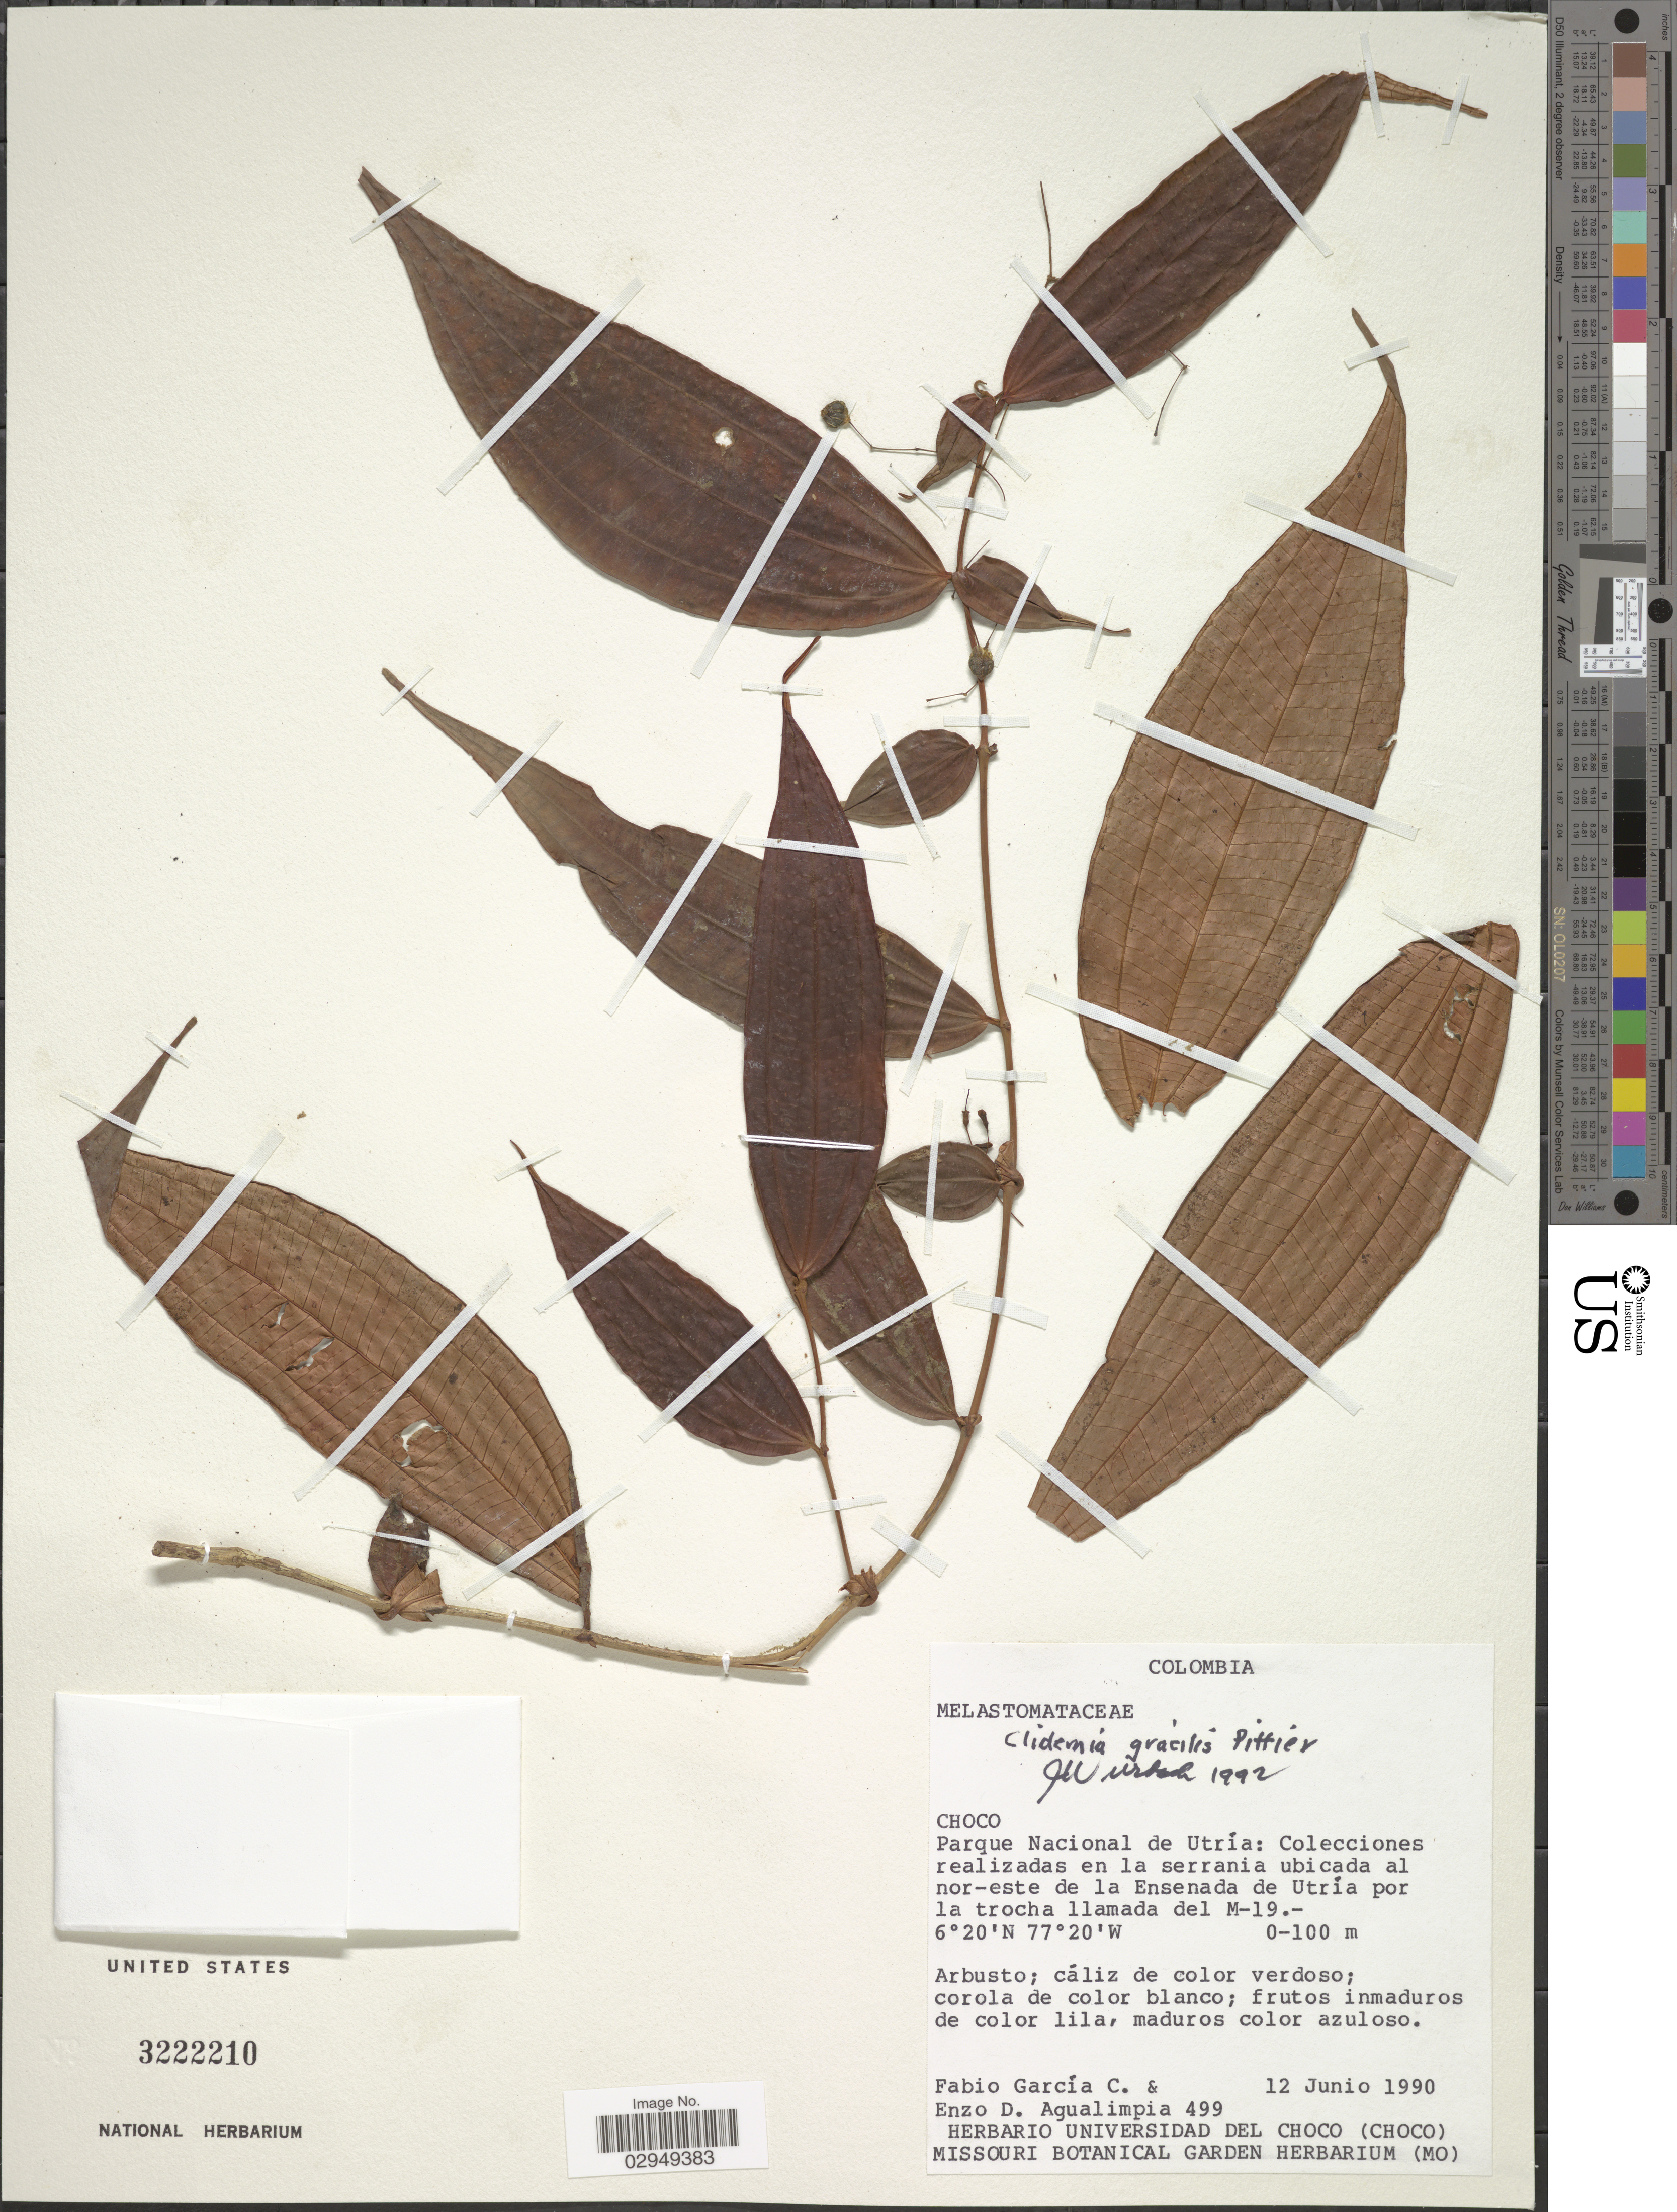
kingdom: Plantae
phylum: Tracheophyta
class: Magnoliopsida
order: Myrtales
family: Melastomataceae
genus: Clidemia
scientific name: Clidemia gracilis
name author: Pittier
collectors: F. García C. & E. D. Agualimpia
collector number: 499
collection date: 1990-06-12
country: Colombia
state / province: Chocó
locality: Choco. Parque Nacional de Utría: Colecciones realizadas en la serrania ubicada al nor-este de la Ensenada de Utría por la trocha llamada del M-19.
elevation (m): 0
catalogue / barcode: US 3222210